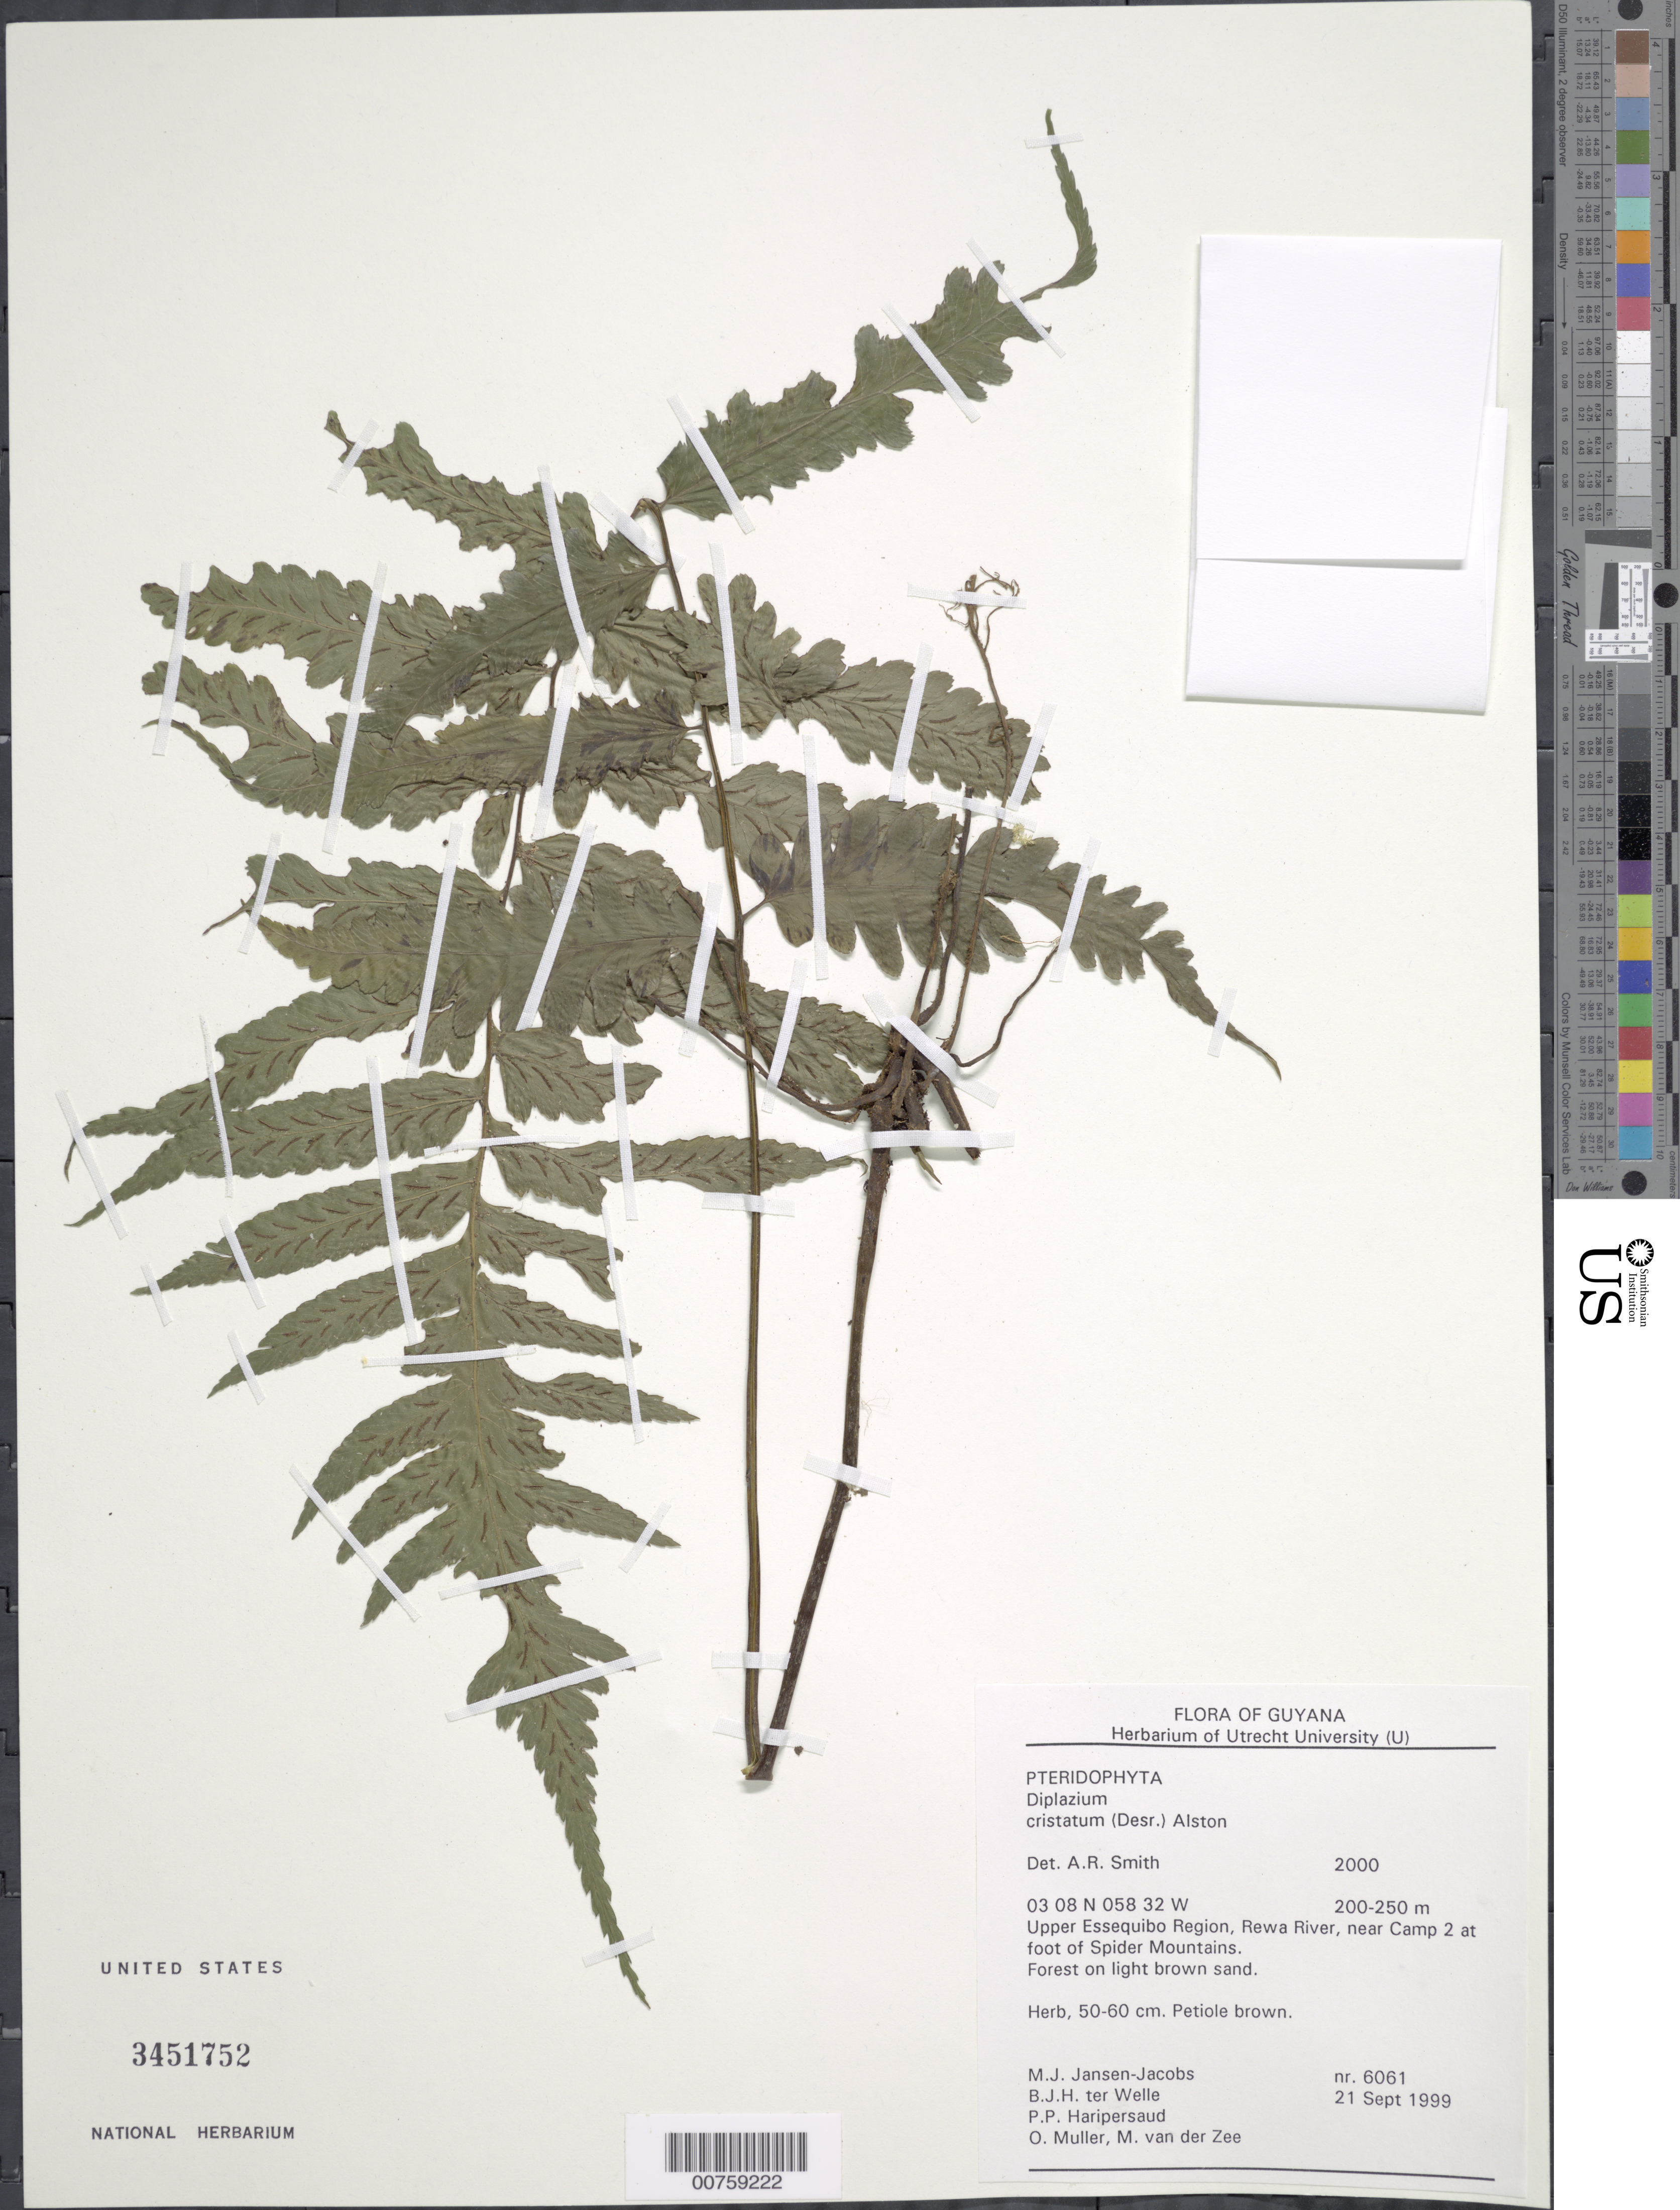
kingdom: Plantae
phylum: Tracheophyta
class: Polypodiopsida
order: Polypodiales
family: Athyriaceae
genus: Diplazium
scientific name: Diplazium cristatum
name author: (Desr.) Alston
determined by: Smith, Alan R., (UC)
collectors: M. J. Jansen-Jacobs, B. Welle, P. Haripersaud, O. Muller & M. van der Zee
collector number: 6061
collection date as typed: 21-Sep-99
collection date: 1999-09-21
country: Guyana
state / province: U. Takutu-U. Essequibo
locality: Rewa River, at foot of Spider Mts., near camp 2, Upper Essequibo Region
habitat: Forest on light brown sand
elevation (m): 200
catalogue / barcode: US 3451752